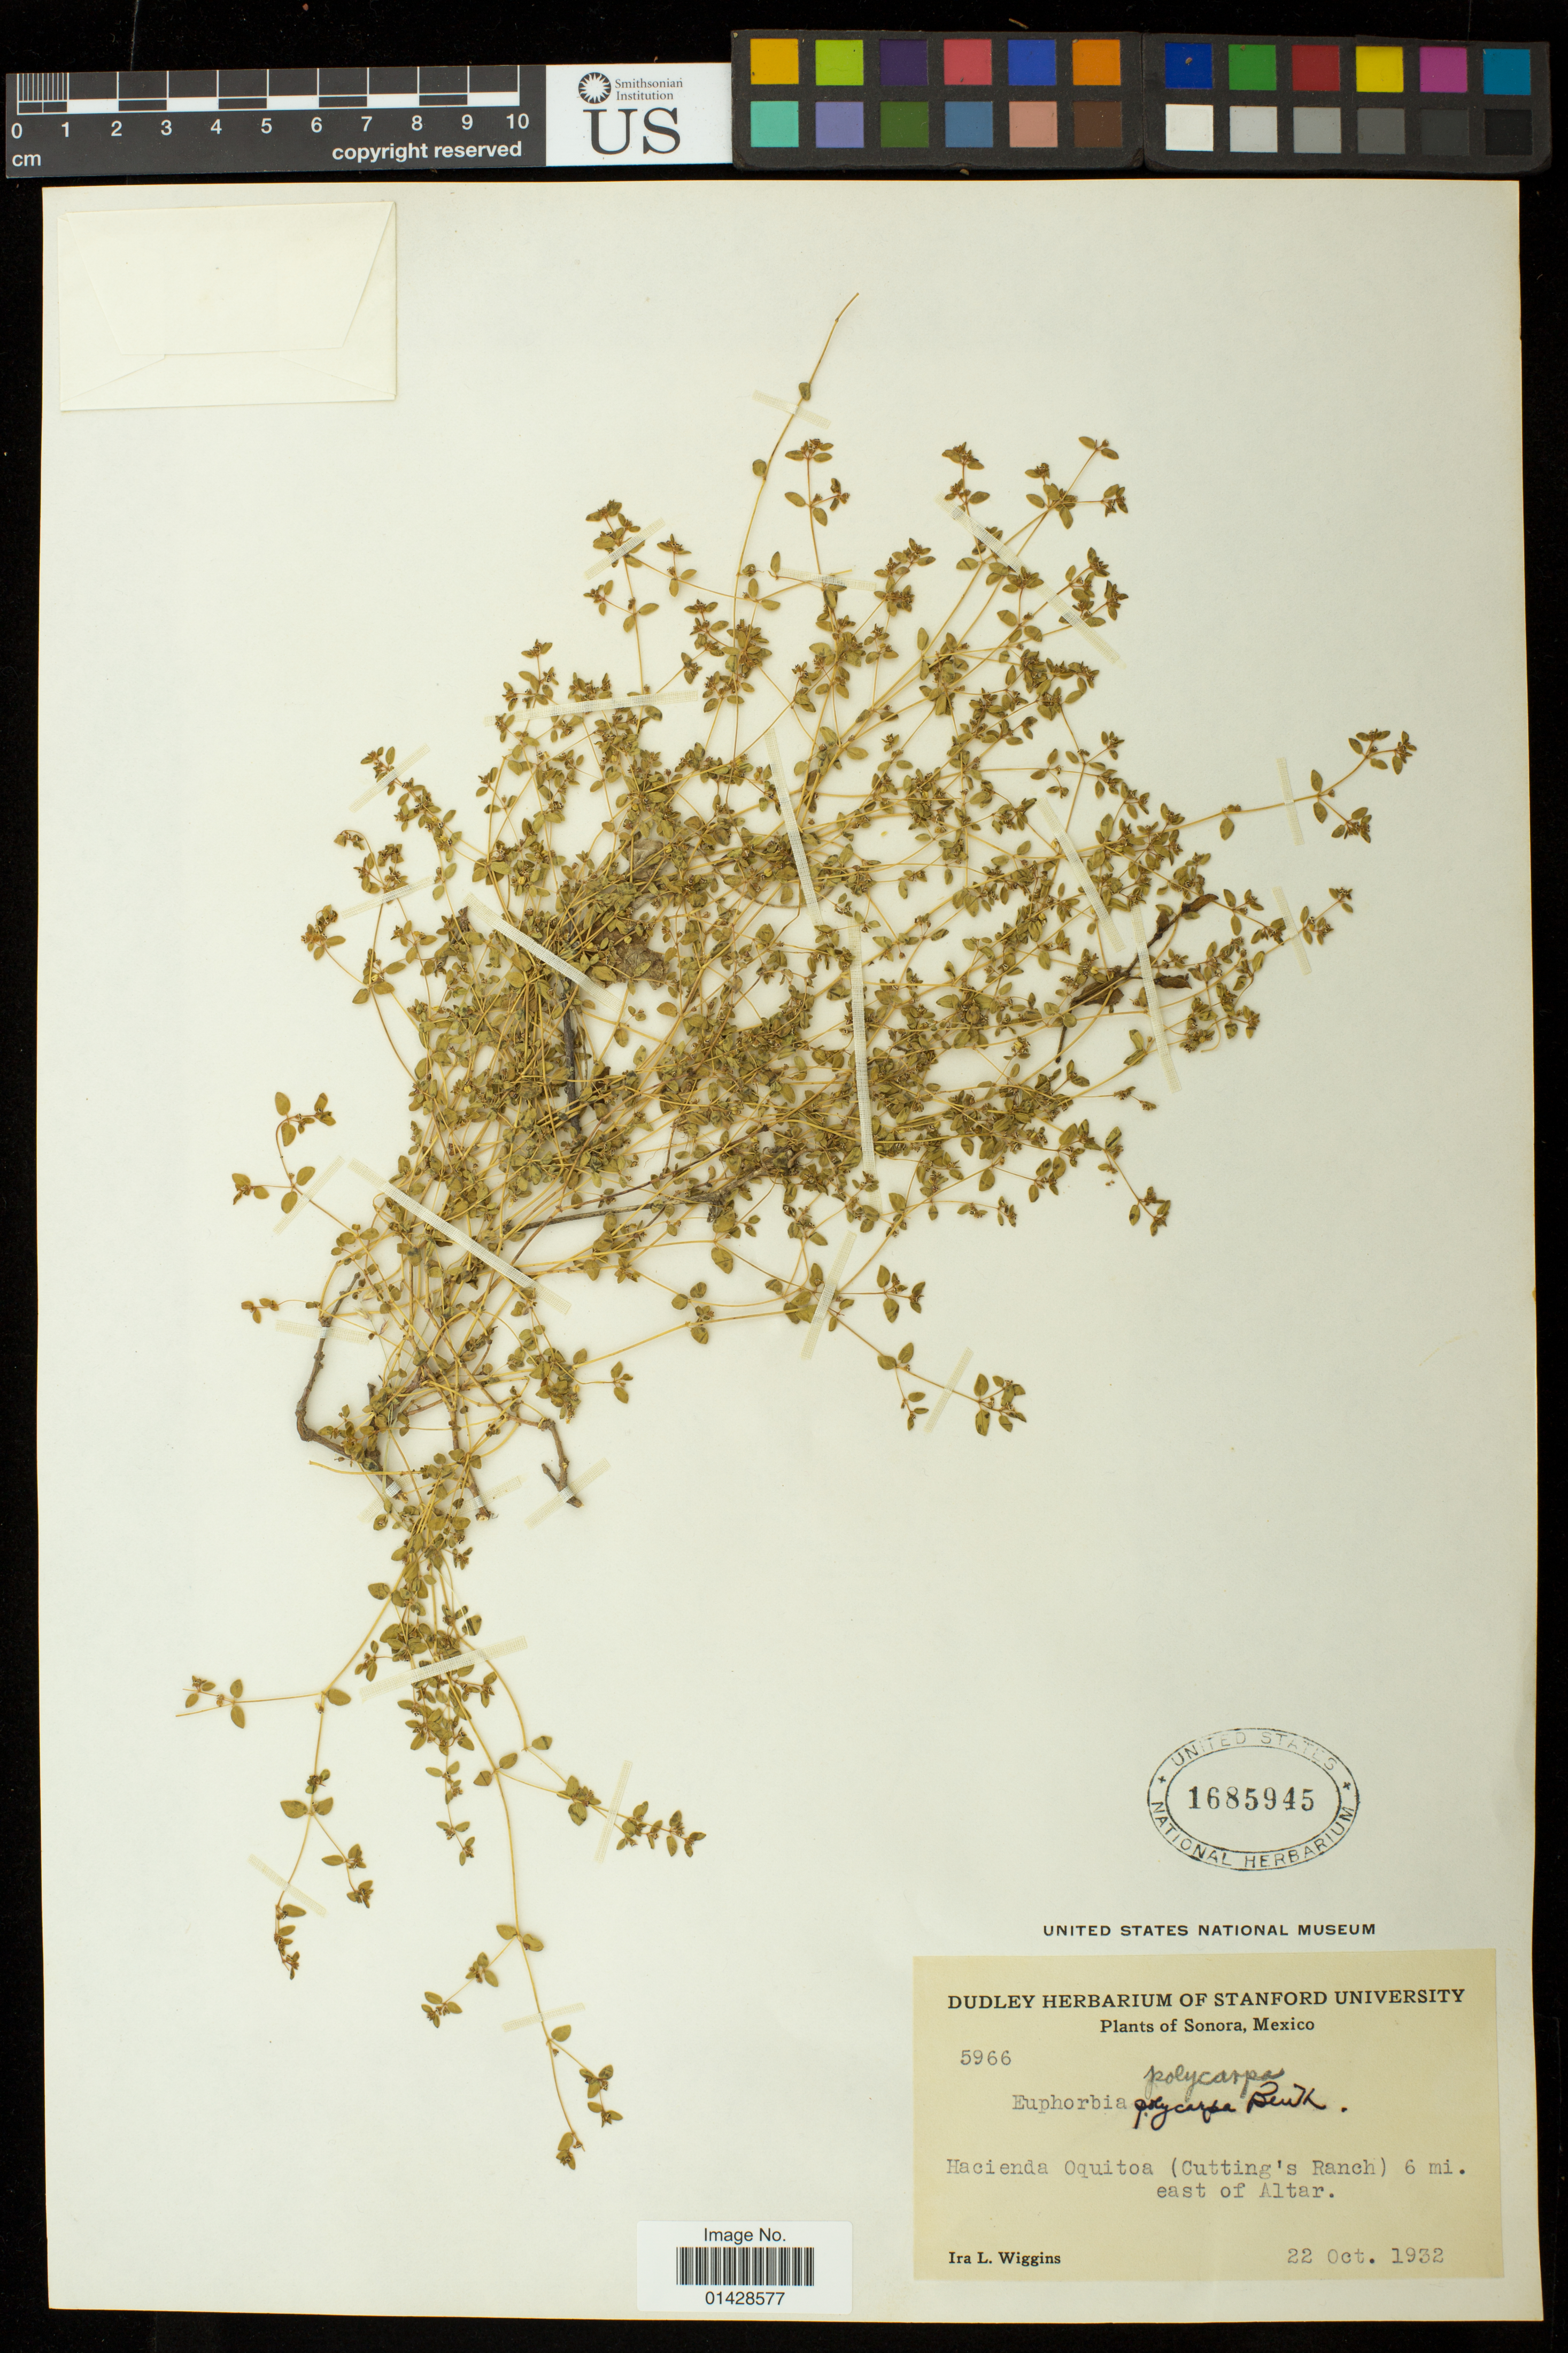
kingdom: Plantae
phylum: Tracheophyta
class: Magnoliopsida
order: Malpighiales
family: Euphorbiaceae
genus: Euphorbia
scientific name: Euphorbia polycarpa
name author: Benth.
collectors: I. L. Wiggins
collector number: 5966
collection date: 1932-10-22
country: Mexico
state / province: Sonora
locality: Hacienda Oquitoa (Cutting's Ranch) 6 mi. east of Altar.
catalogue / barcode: US 1685945